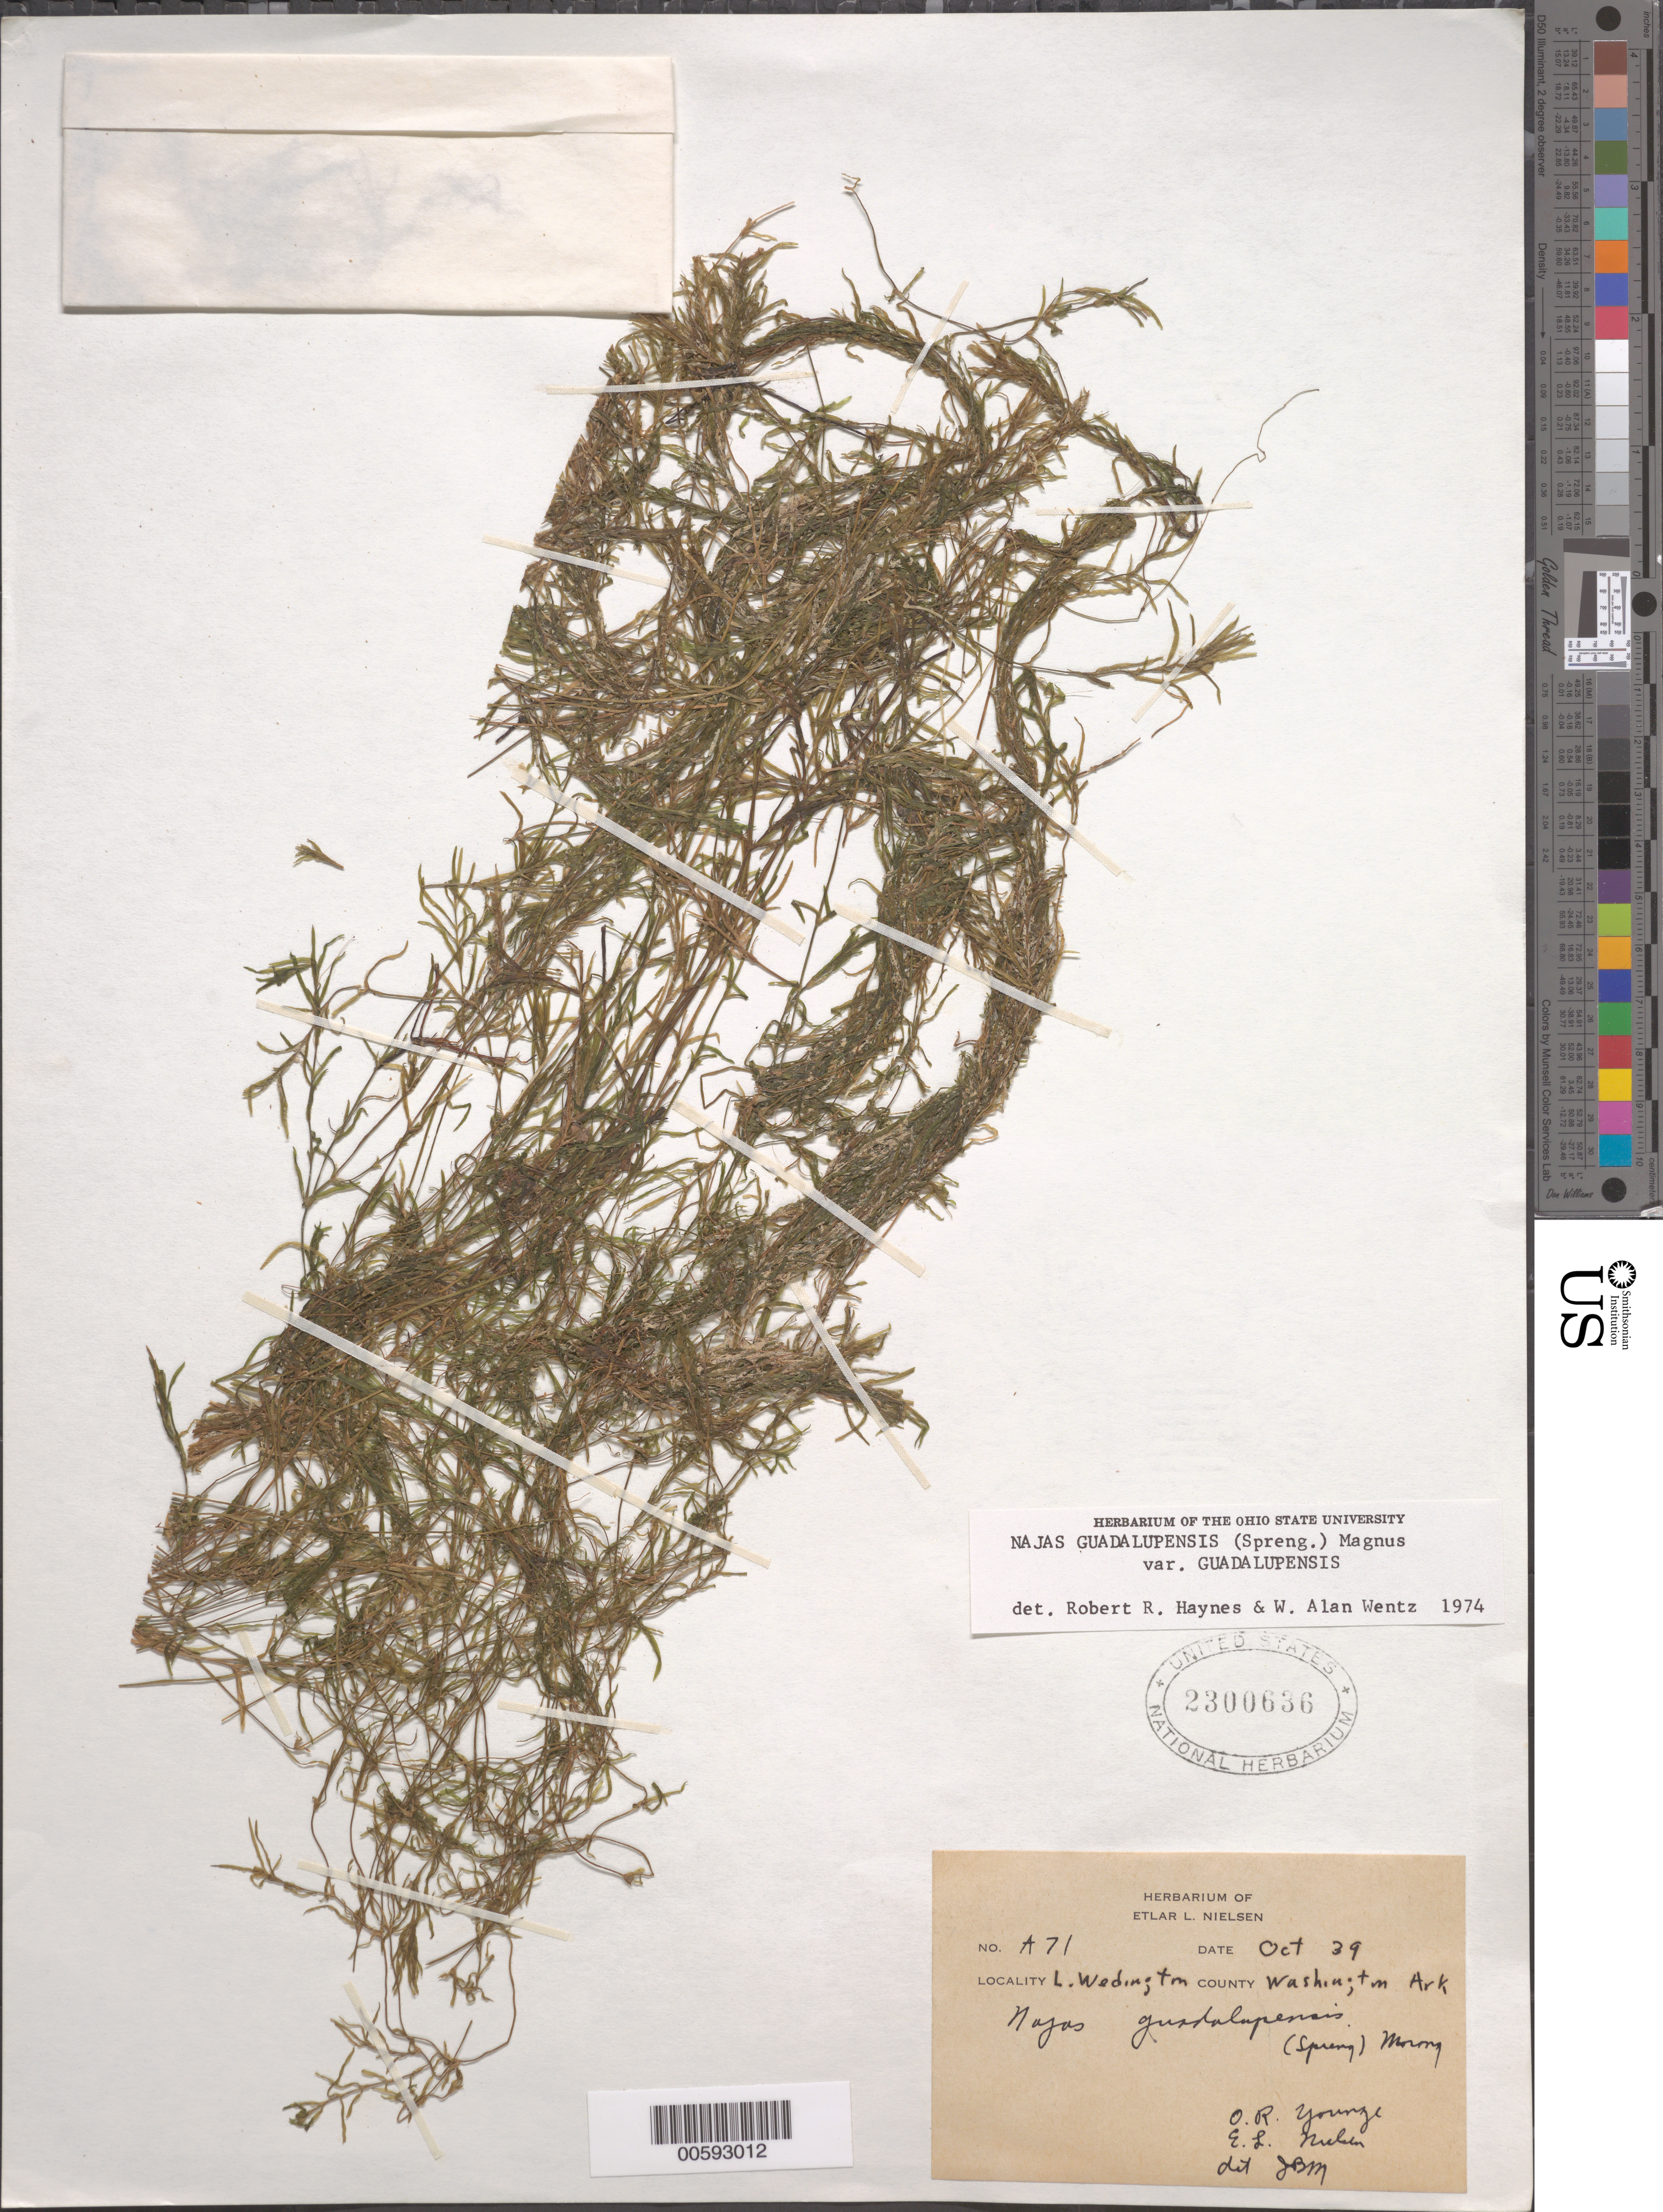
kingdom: Plantae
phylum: Tracheophyta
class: Liliopsida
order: Alismatales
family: Hydrocharitaceae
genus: Najas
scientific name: Najas guadalupensis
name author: (Spreng.) Magnus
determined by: Haynes, R. R.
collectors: O. Young & E. L. Nielsen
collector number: A71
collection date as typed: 29 Oct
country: United States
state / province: Arkansas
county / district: Washington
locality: L. Wedington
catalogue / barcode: US 2300636